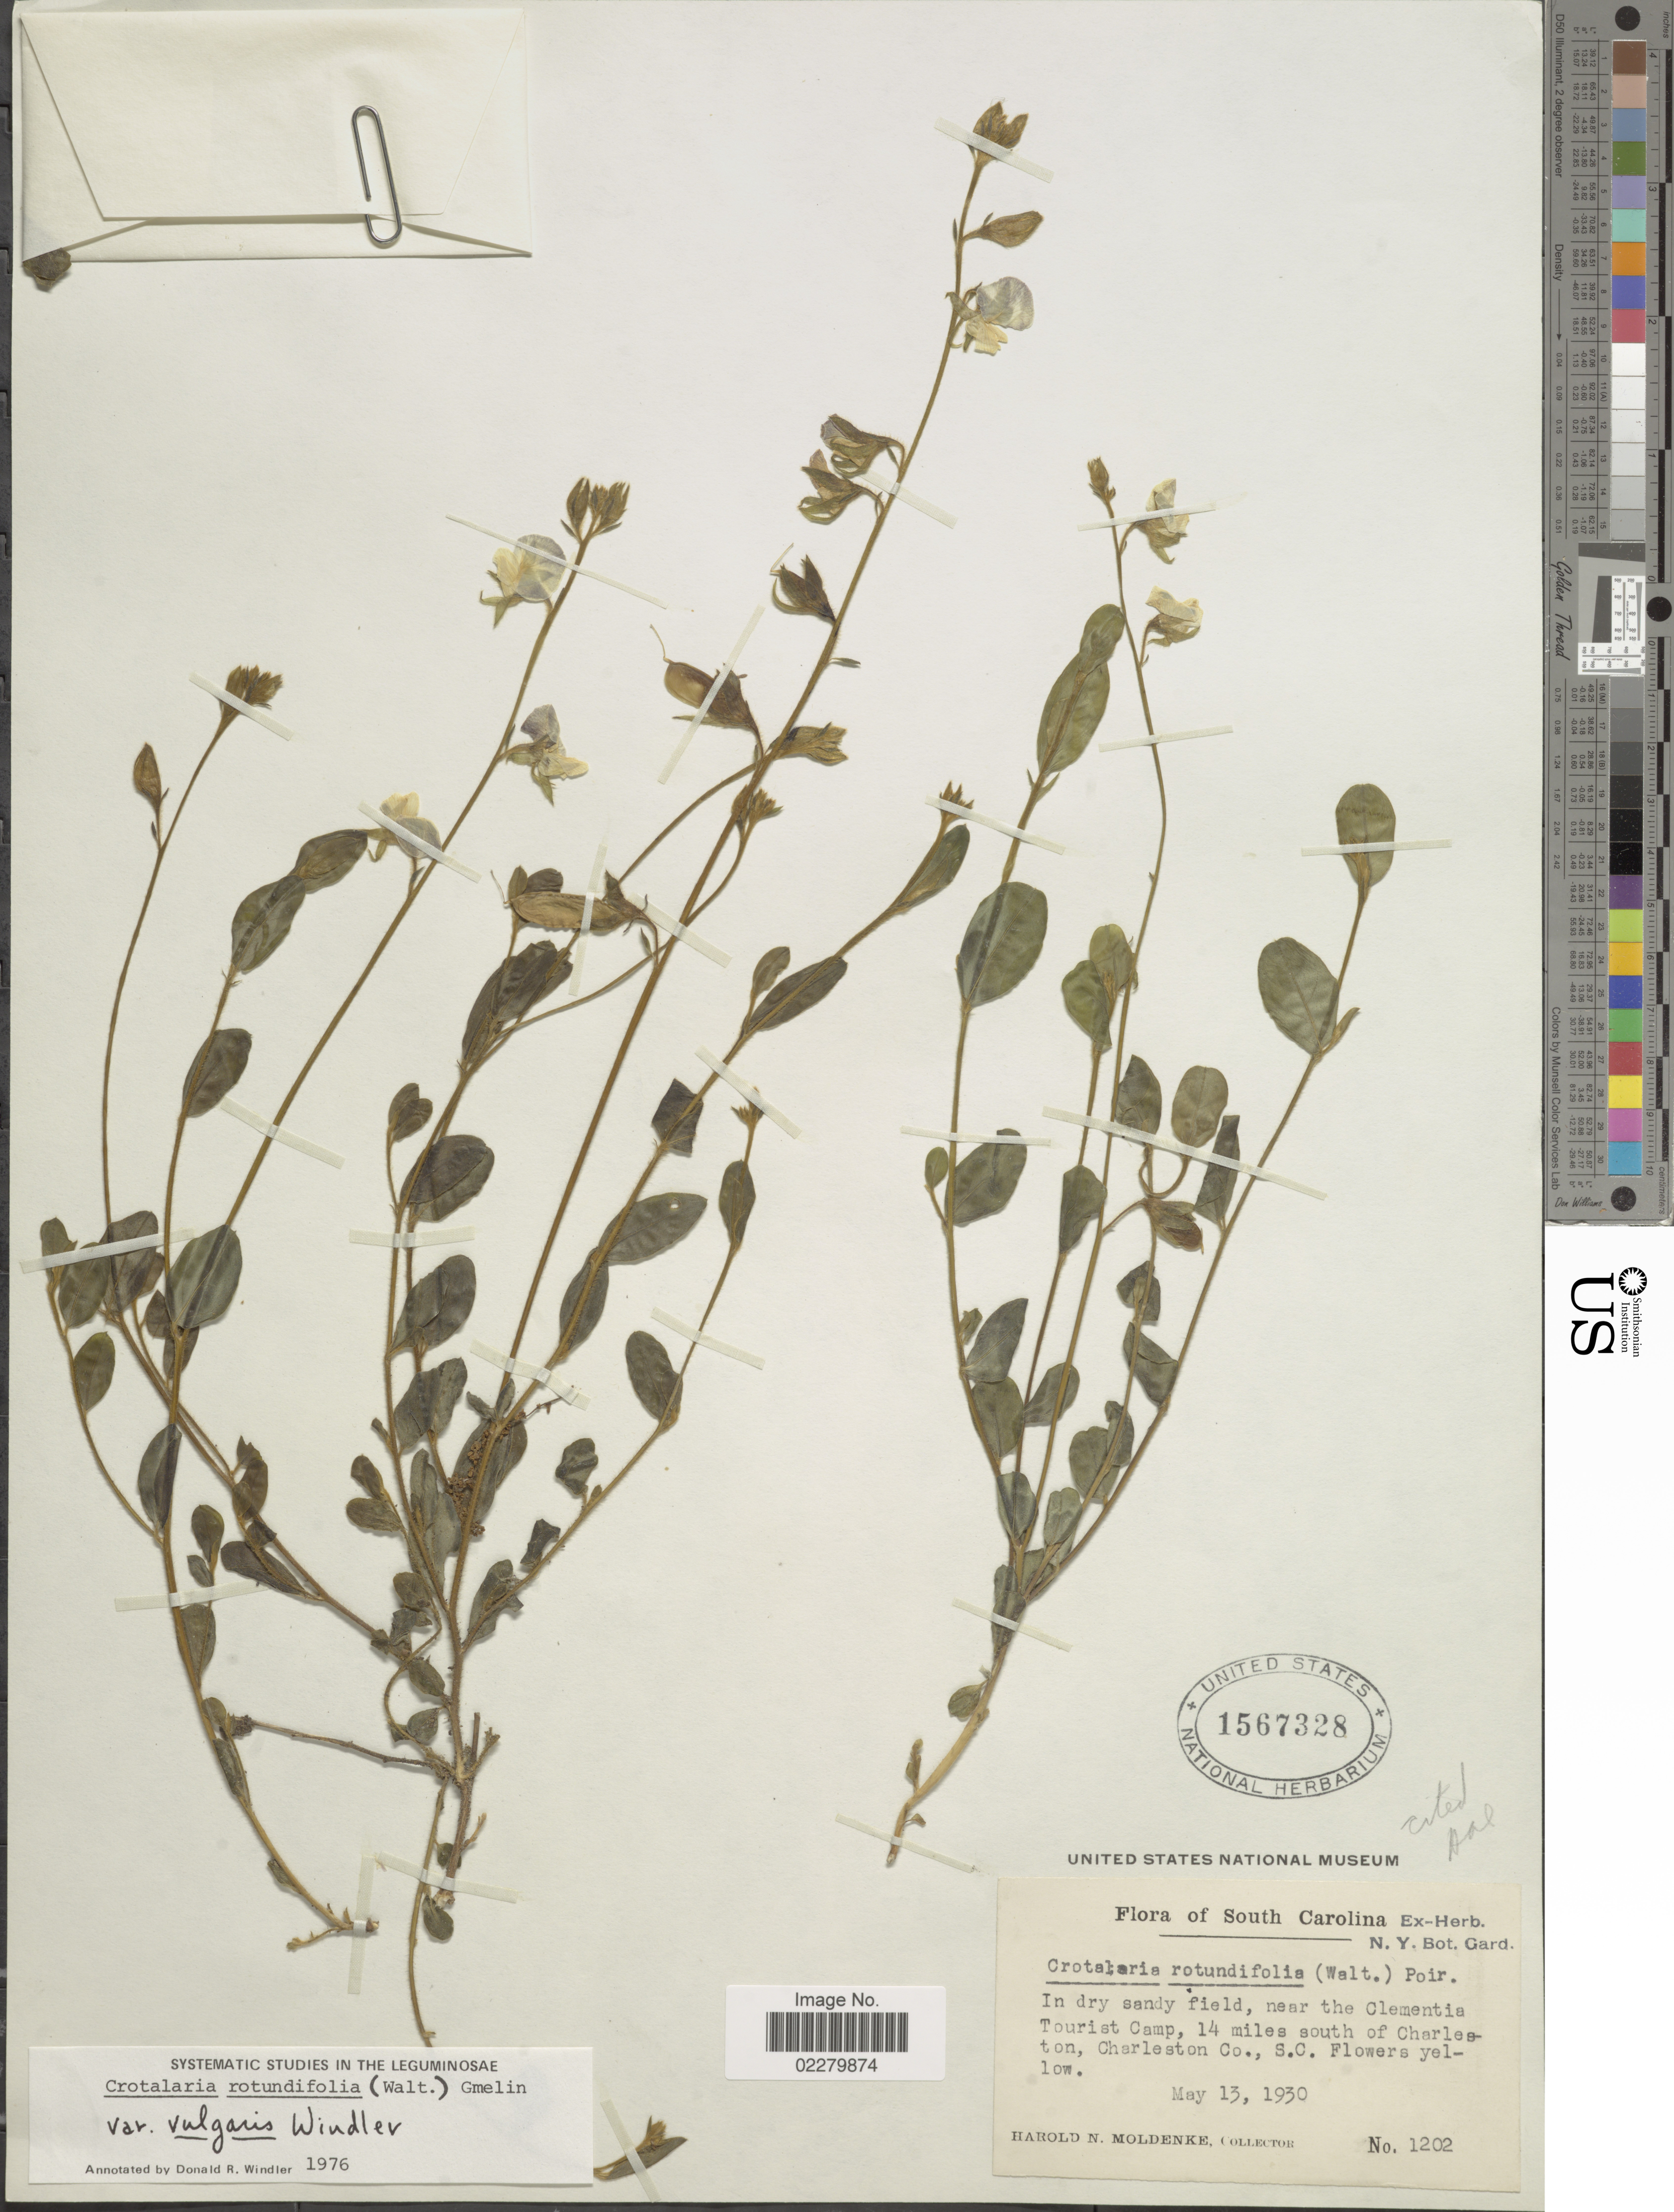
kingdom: Plantae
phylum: Tracheophyta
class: Magnoliopsida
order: Fabales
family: Fabaceae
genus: Crotalaria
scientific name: Crotalaria rotundifolia var. vulgaris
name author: Windler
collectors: H. N. Moldenke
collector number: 1202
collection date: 1930-05-13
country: United States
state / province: South Carolina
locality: In dry sandy field, near the Clementia Tourist Camp, 14 miles south of Charleston, Charleston Co., S.C.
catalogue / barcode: US 1567328